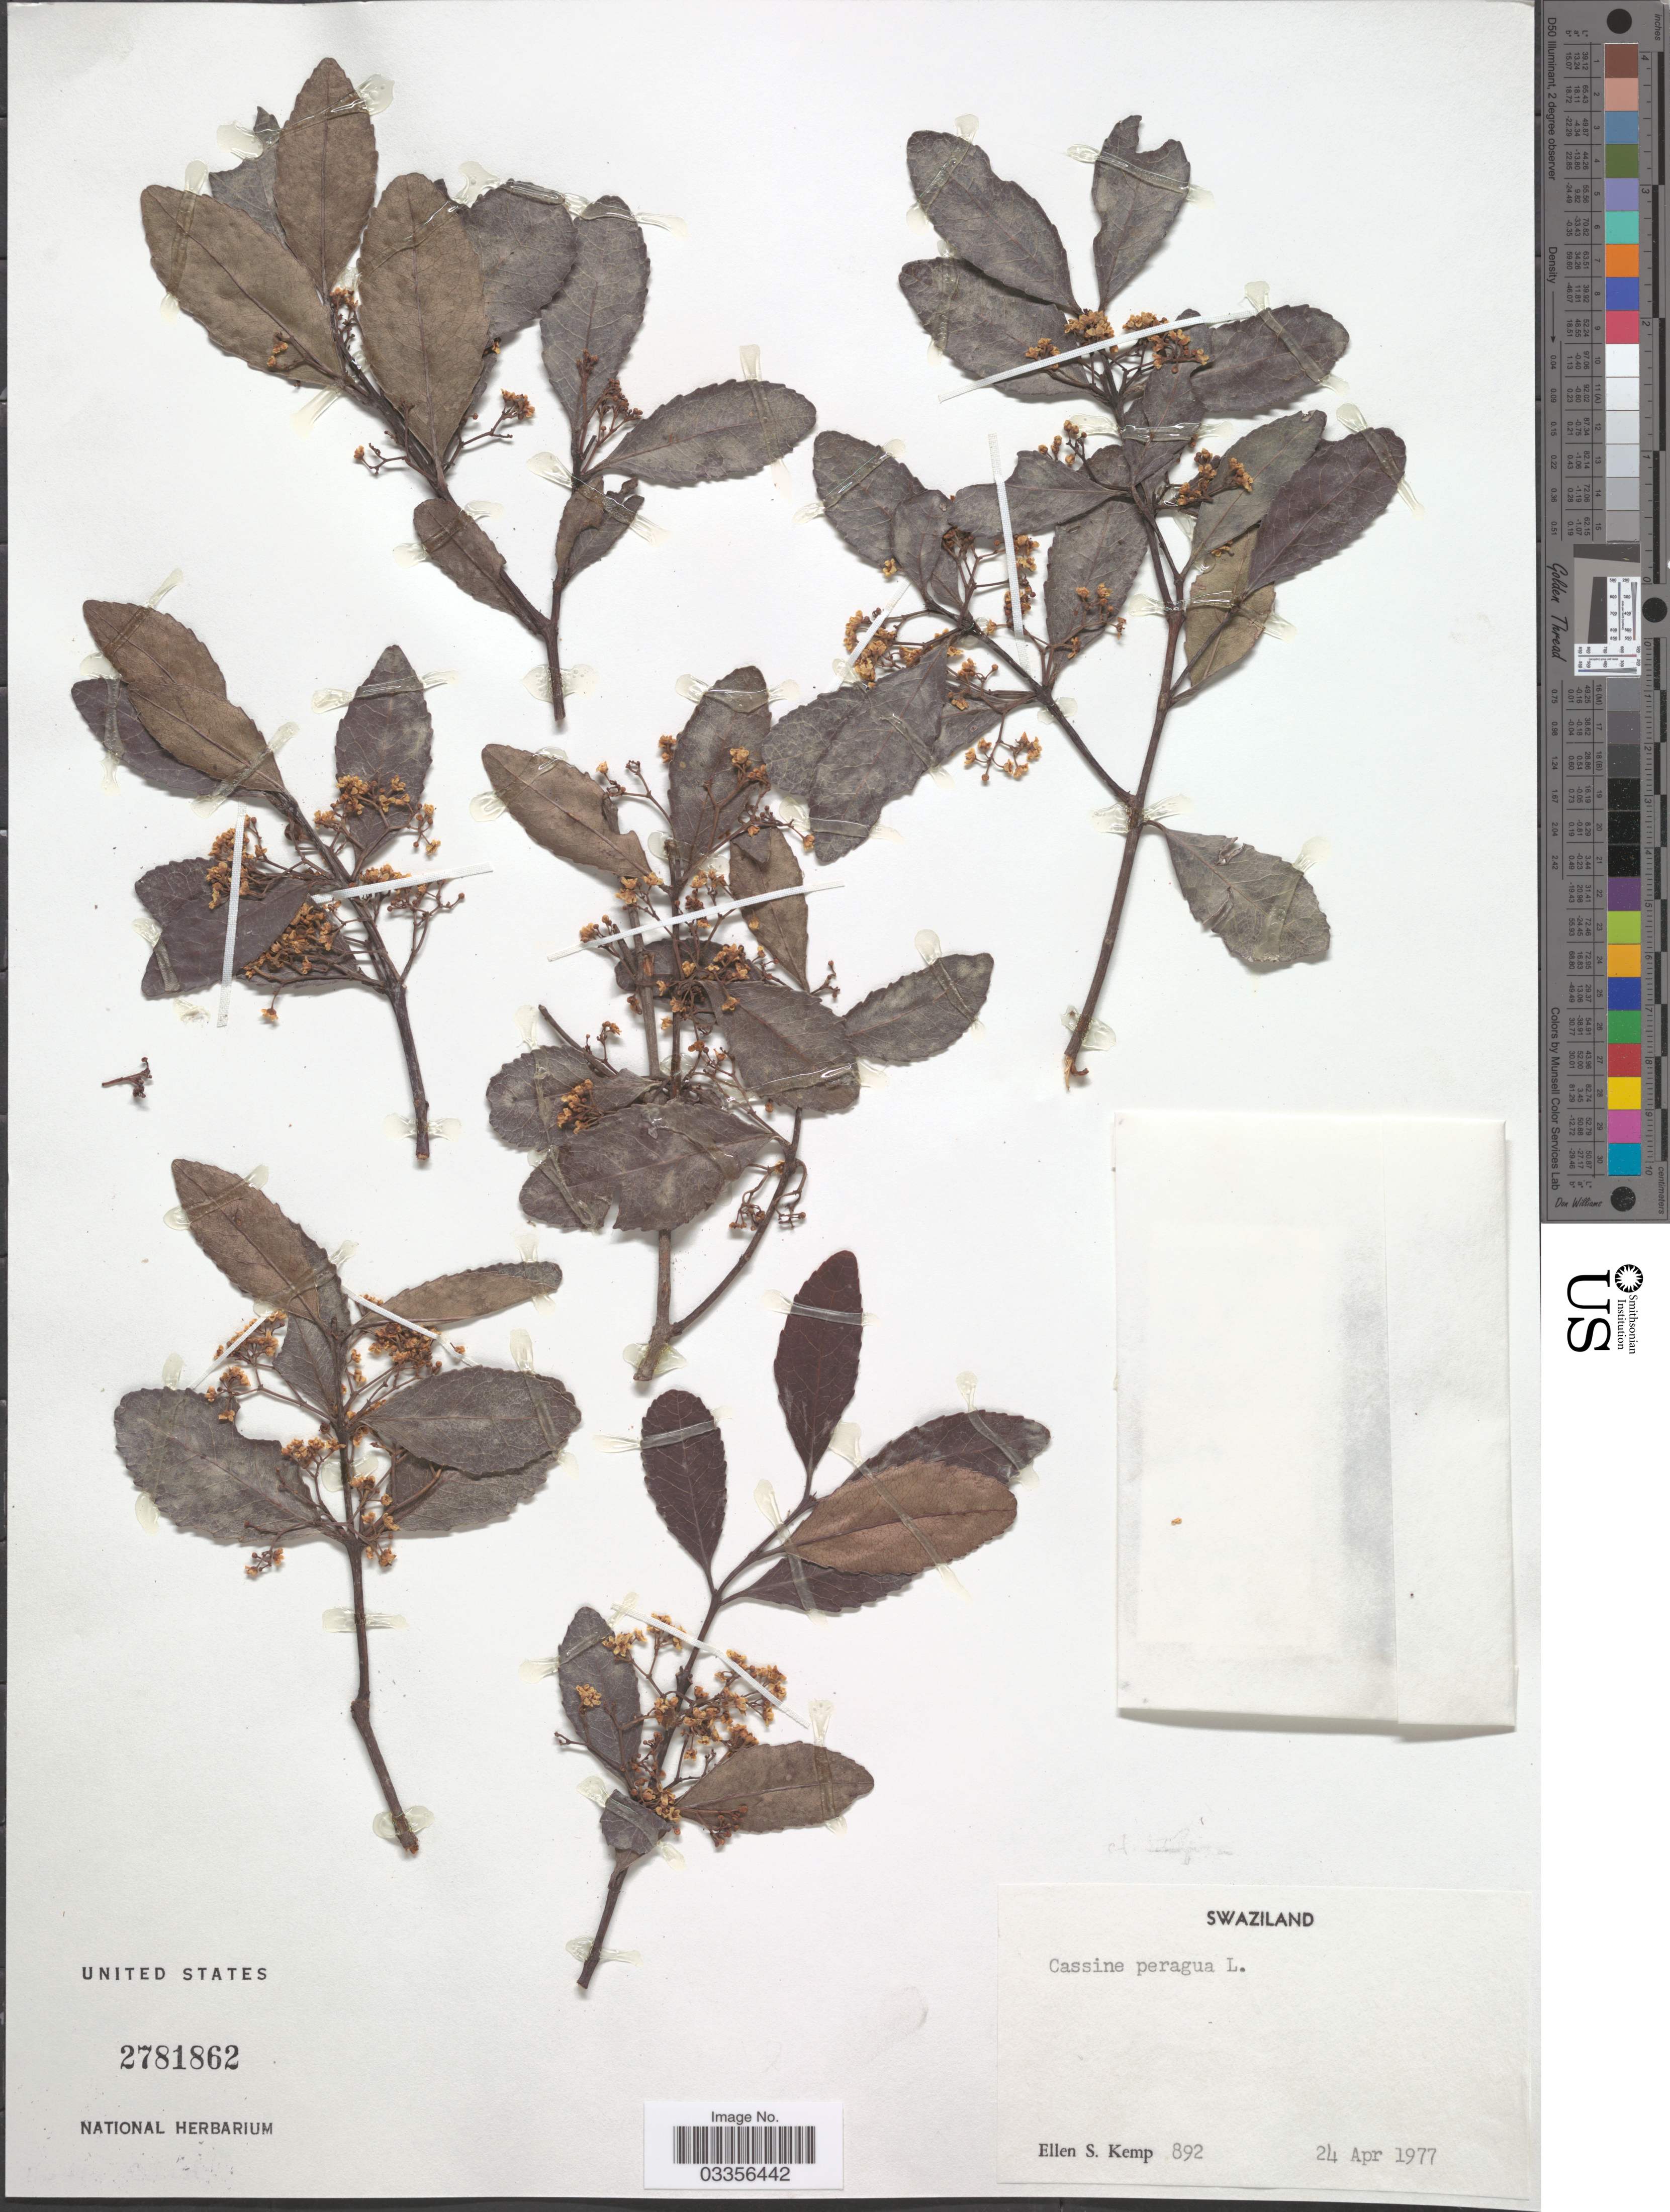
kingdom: Plantae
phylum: Tracheophyta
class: Magnoliopsida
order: Celastrales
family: Celastraceae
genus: Cassine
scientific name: Cassine peragua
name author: L.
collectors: E. S. Kemp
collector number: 892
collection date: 1977-04-24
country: Eswatini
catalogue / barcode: US 2781862